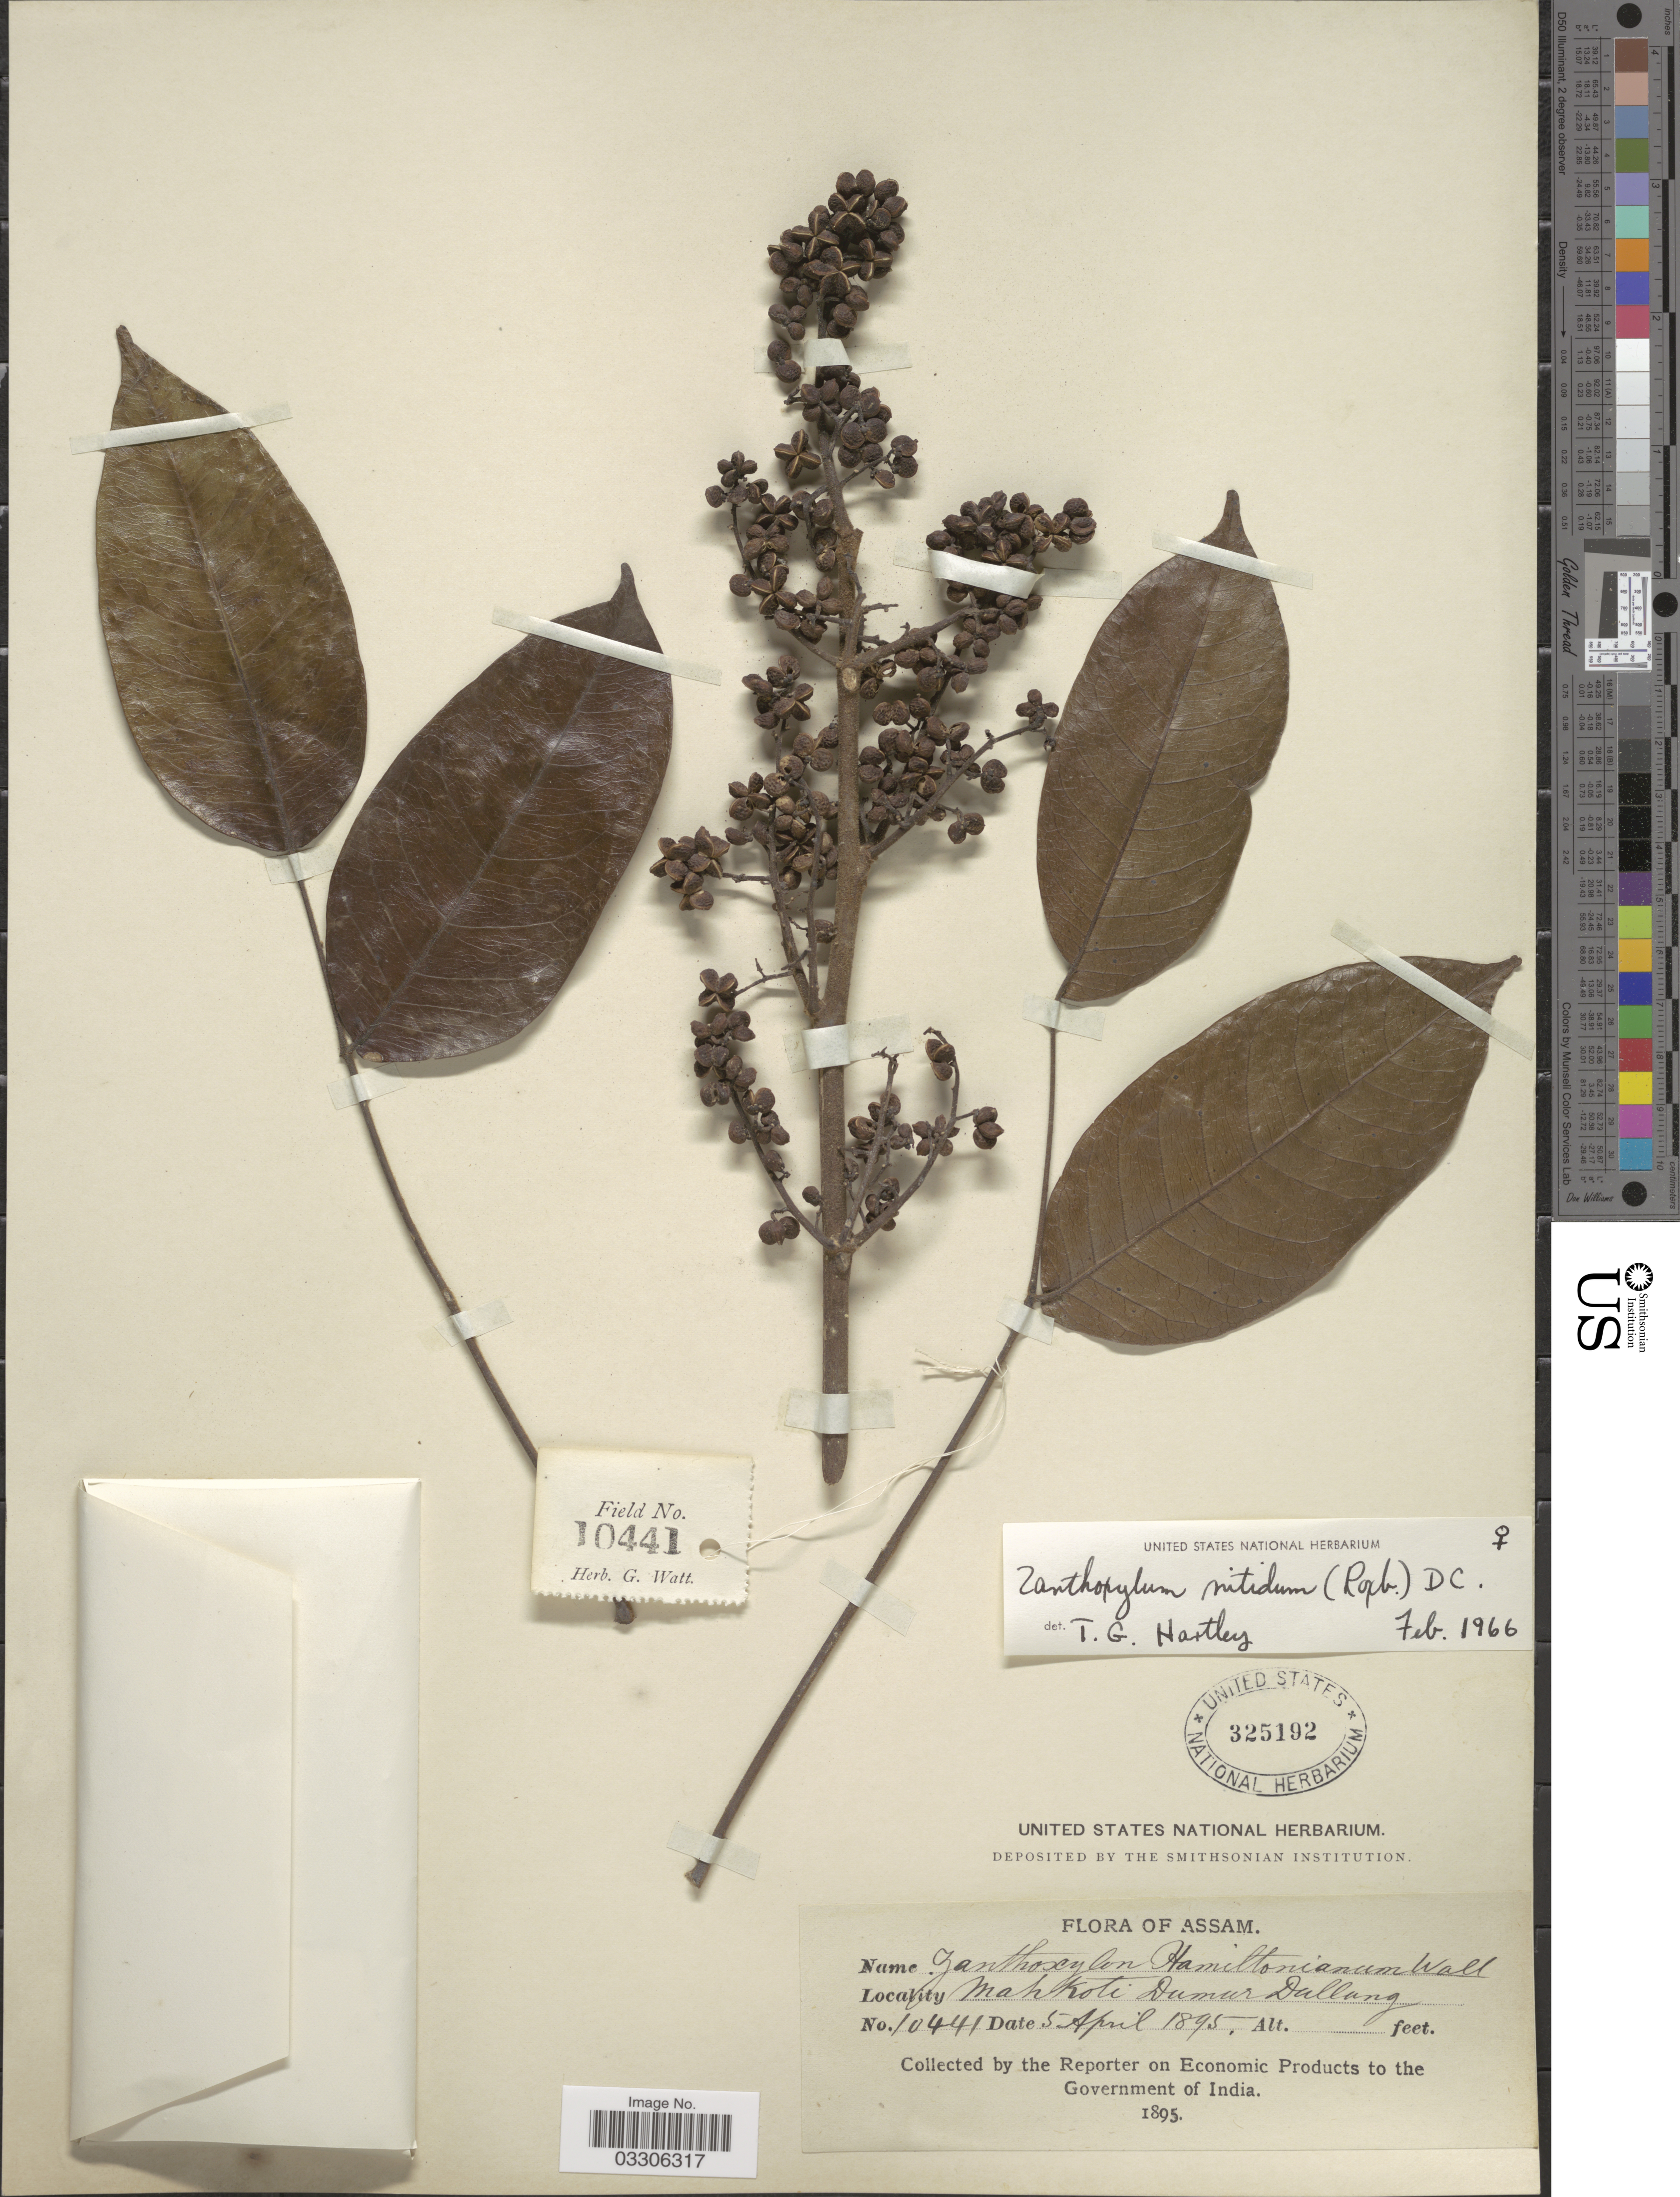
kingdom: Plantae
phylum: Tracheophyta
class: Magnoliopsida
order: Sapindales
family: Rutaceae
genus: Zanthoxylum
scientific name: Zanthoxylum nitidum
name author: Bunge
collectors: Reporter on Economic Products to the Government of India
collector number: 10441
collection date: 1895-04-05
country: India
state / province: Assam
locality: Assam. Mahkoti Dumur Dullung.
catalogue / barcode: US 325192